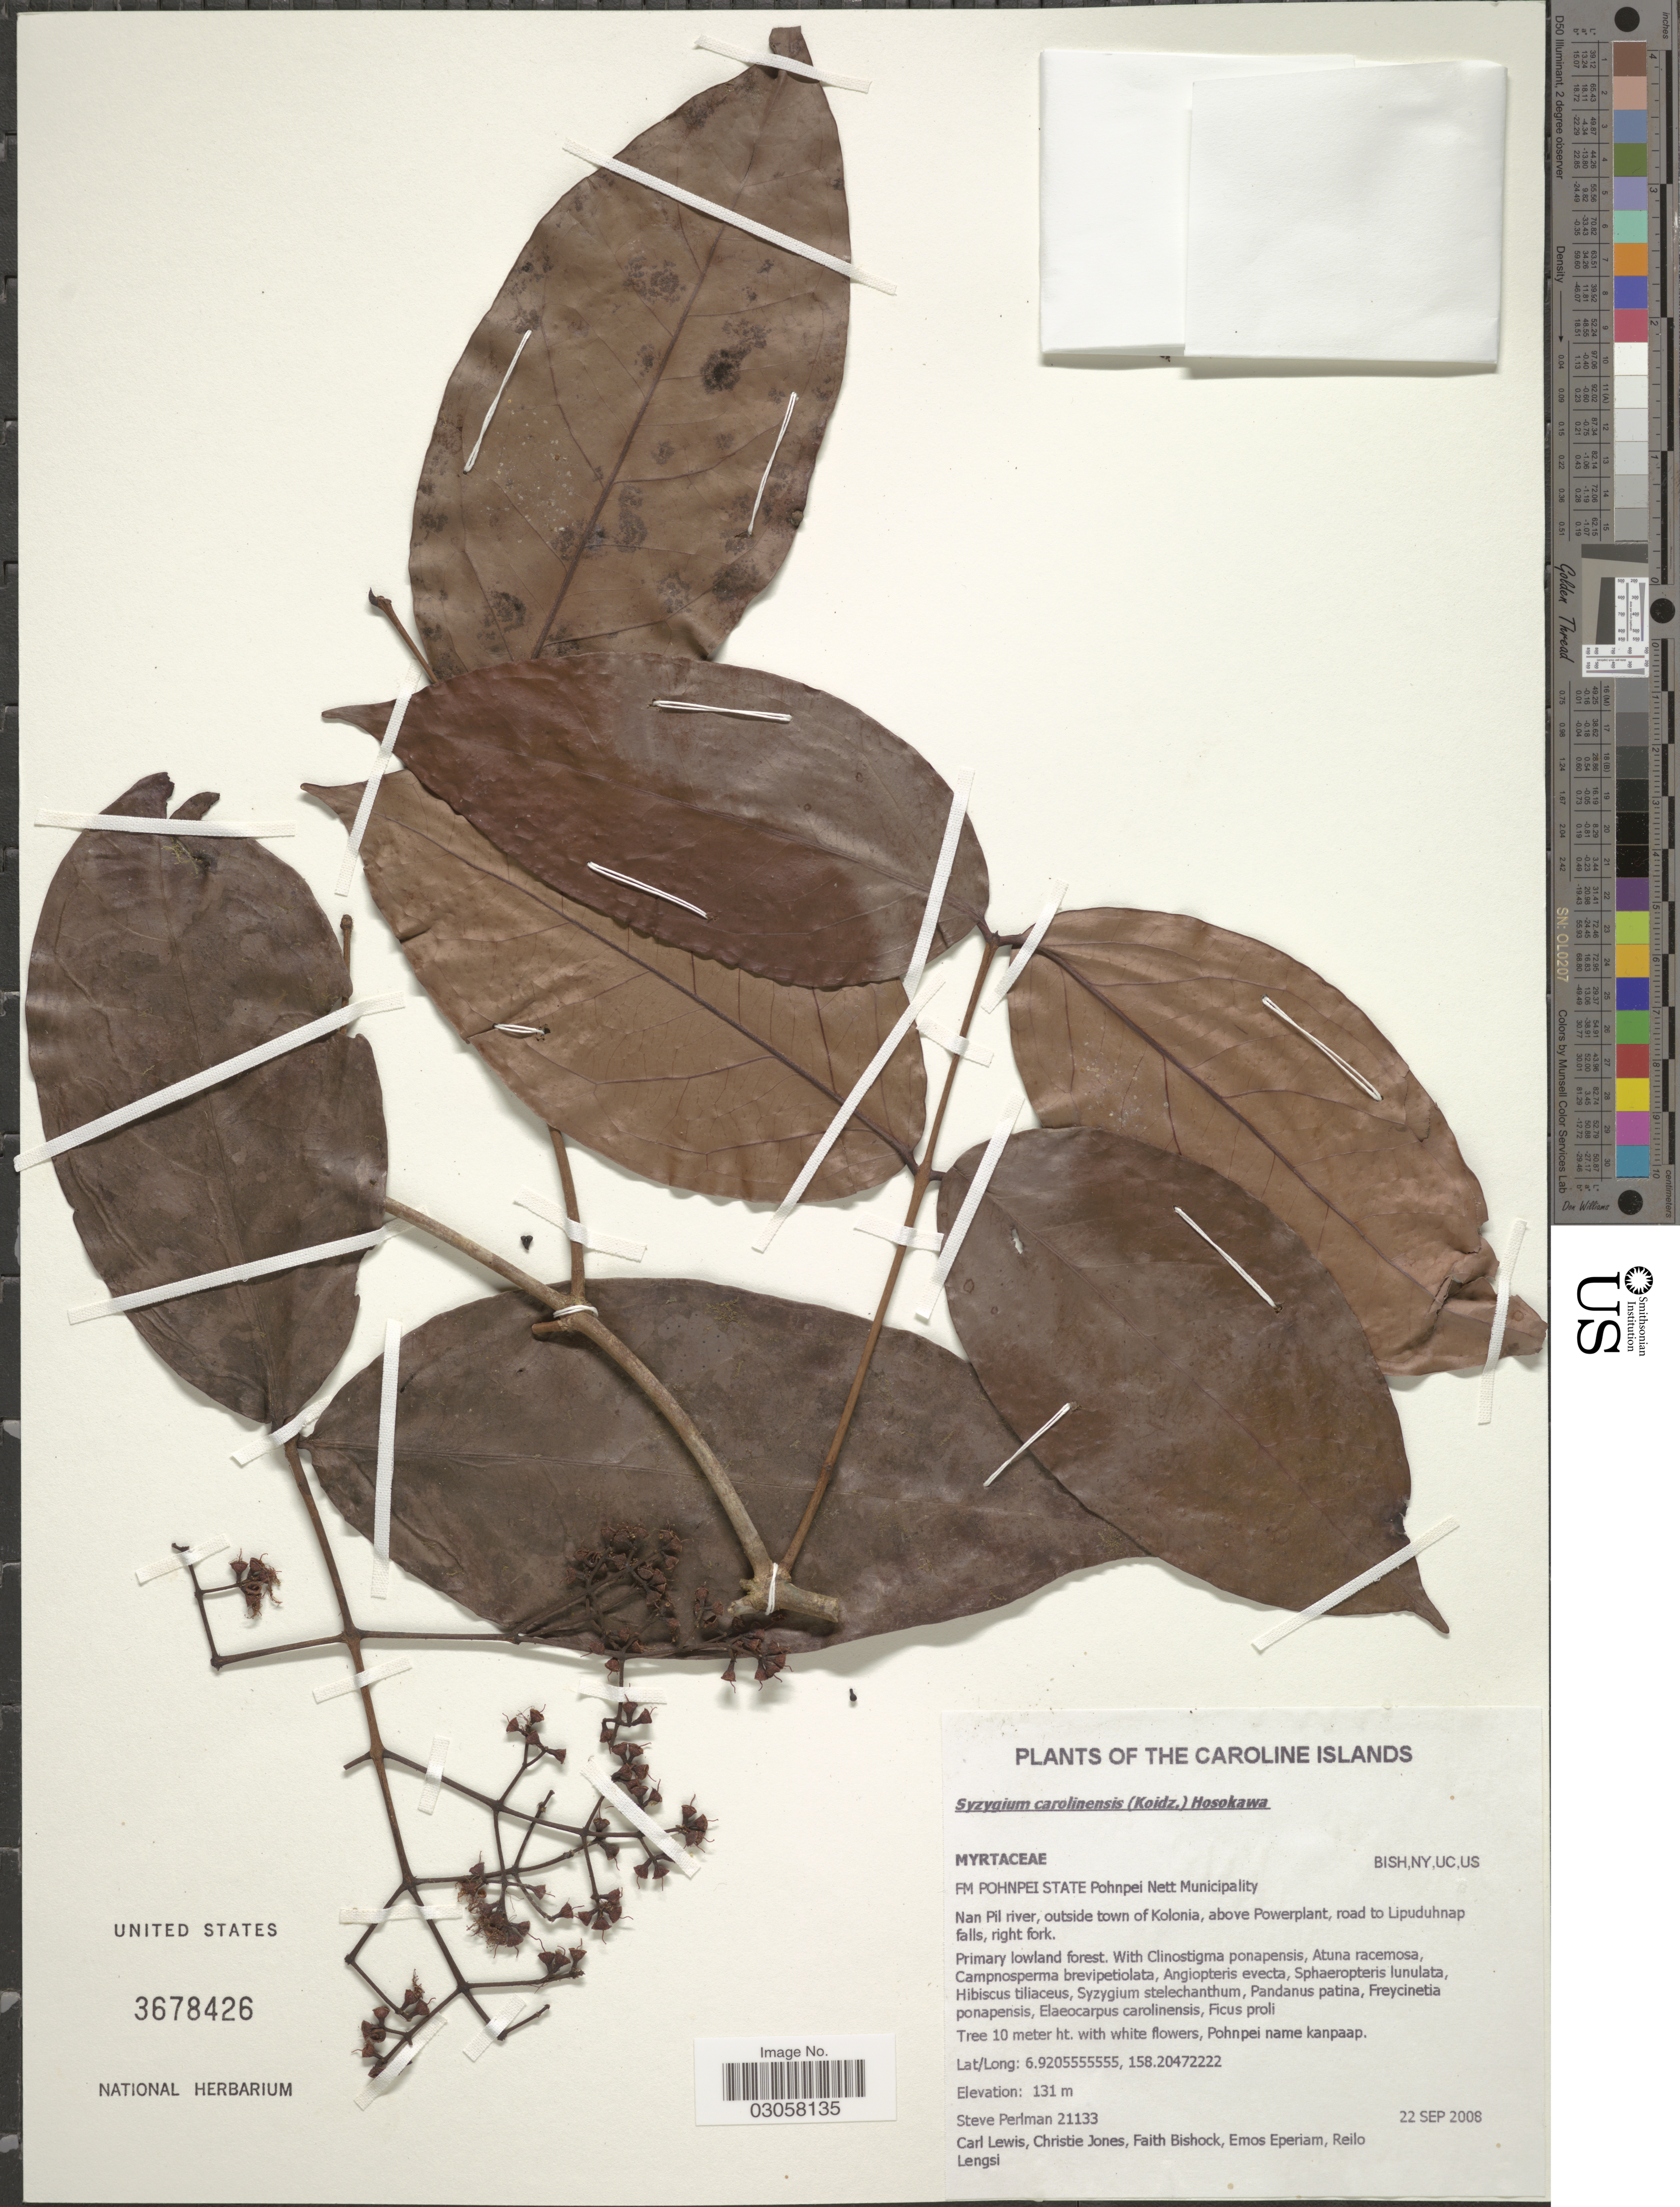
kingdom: Plantae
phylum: Tracheophyta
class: Magnoliopsida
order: Myrtales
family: Myrtaceae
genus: Syzygium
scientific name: Syzygium carolinense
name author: (Koidz.) Hosok.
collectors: S. Perlman, C. Lewis, Carleen Jones & F. Bishock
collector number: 21133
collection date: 2008-09-22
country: Micronesia, Federated States of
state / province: Pohnpei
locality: Caroline Islands. FM Pohnpei State Pohnpei Nett Municipality. Nan Pil river, outside town of Kolonia, above Powerplant, road to Lipuduhnap falls, right fork.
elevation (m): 131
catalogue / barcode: US 3678426